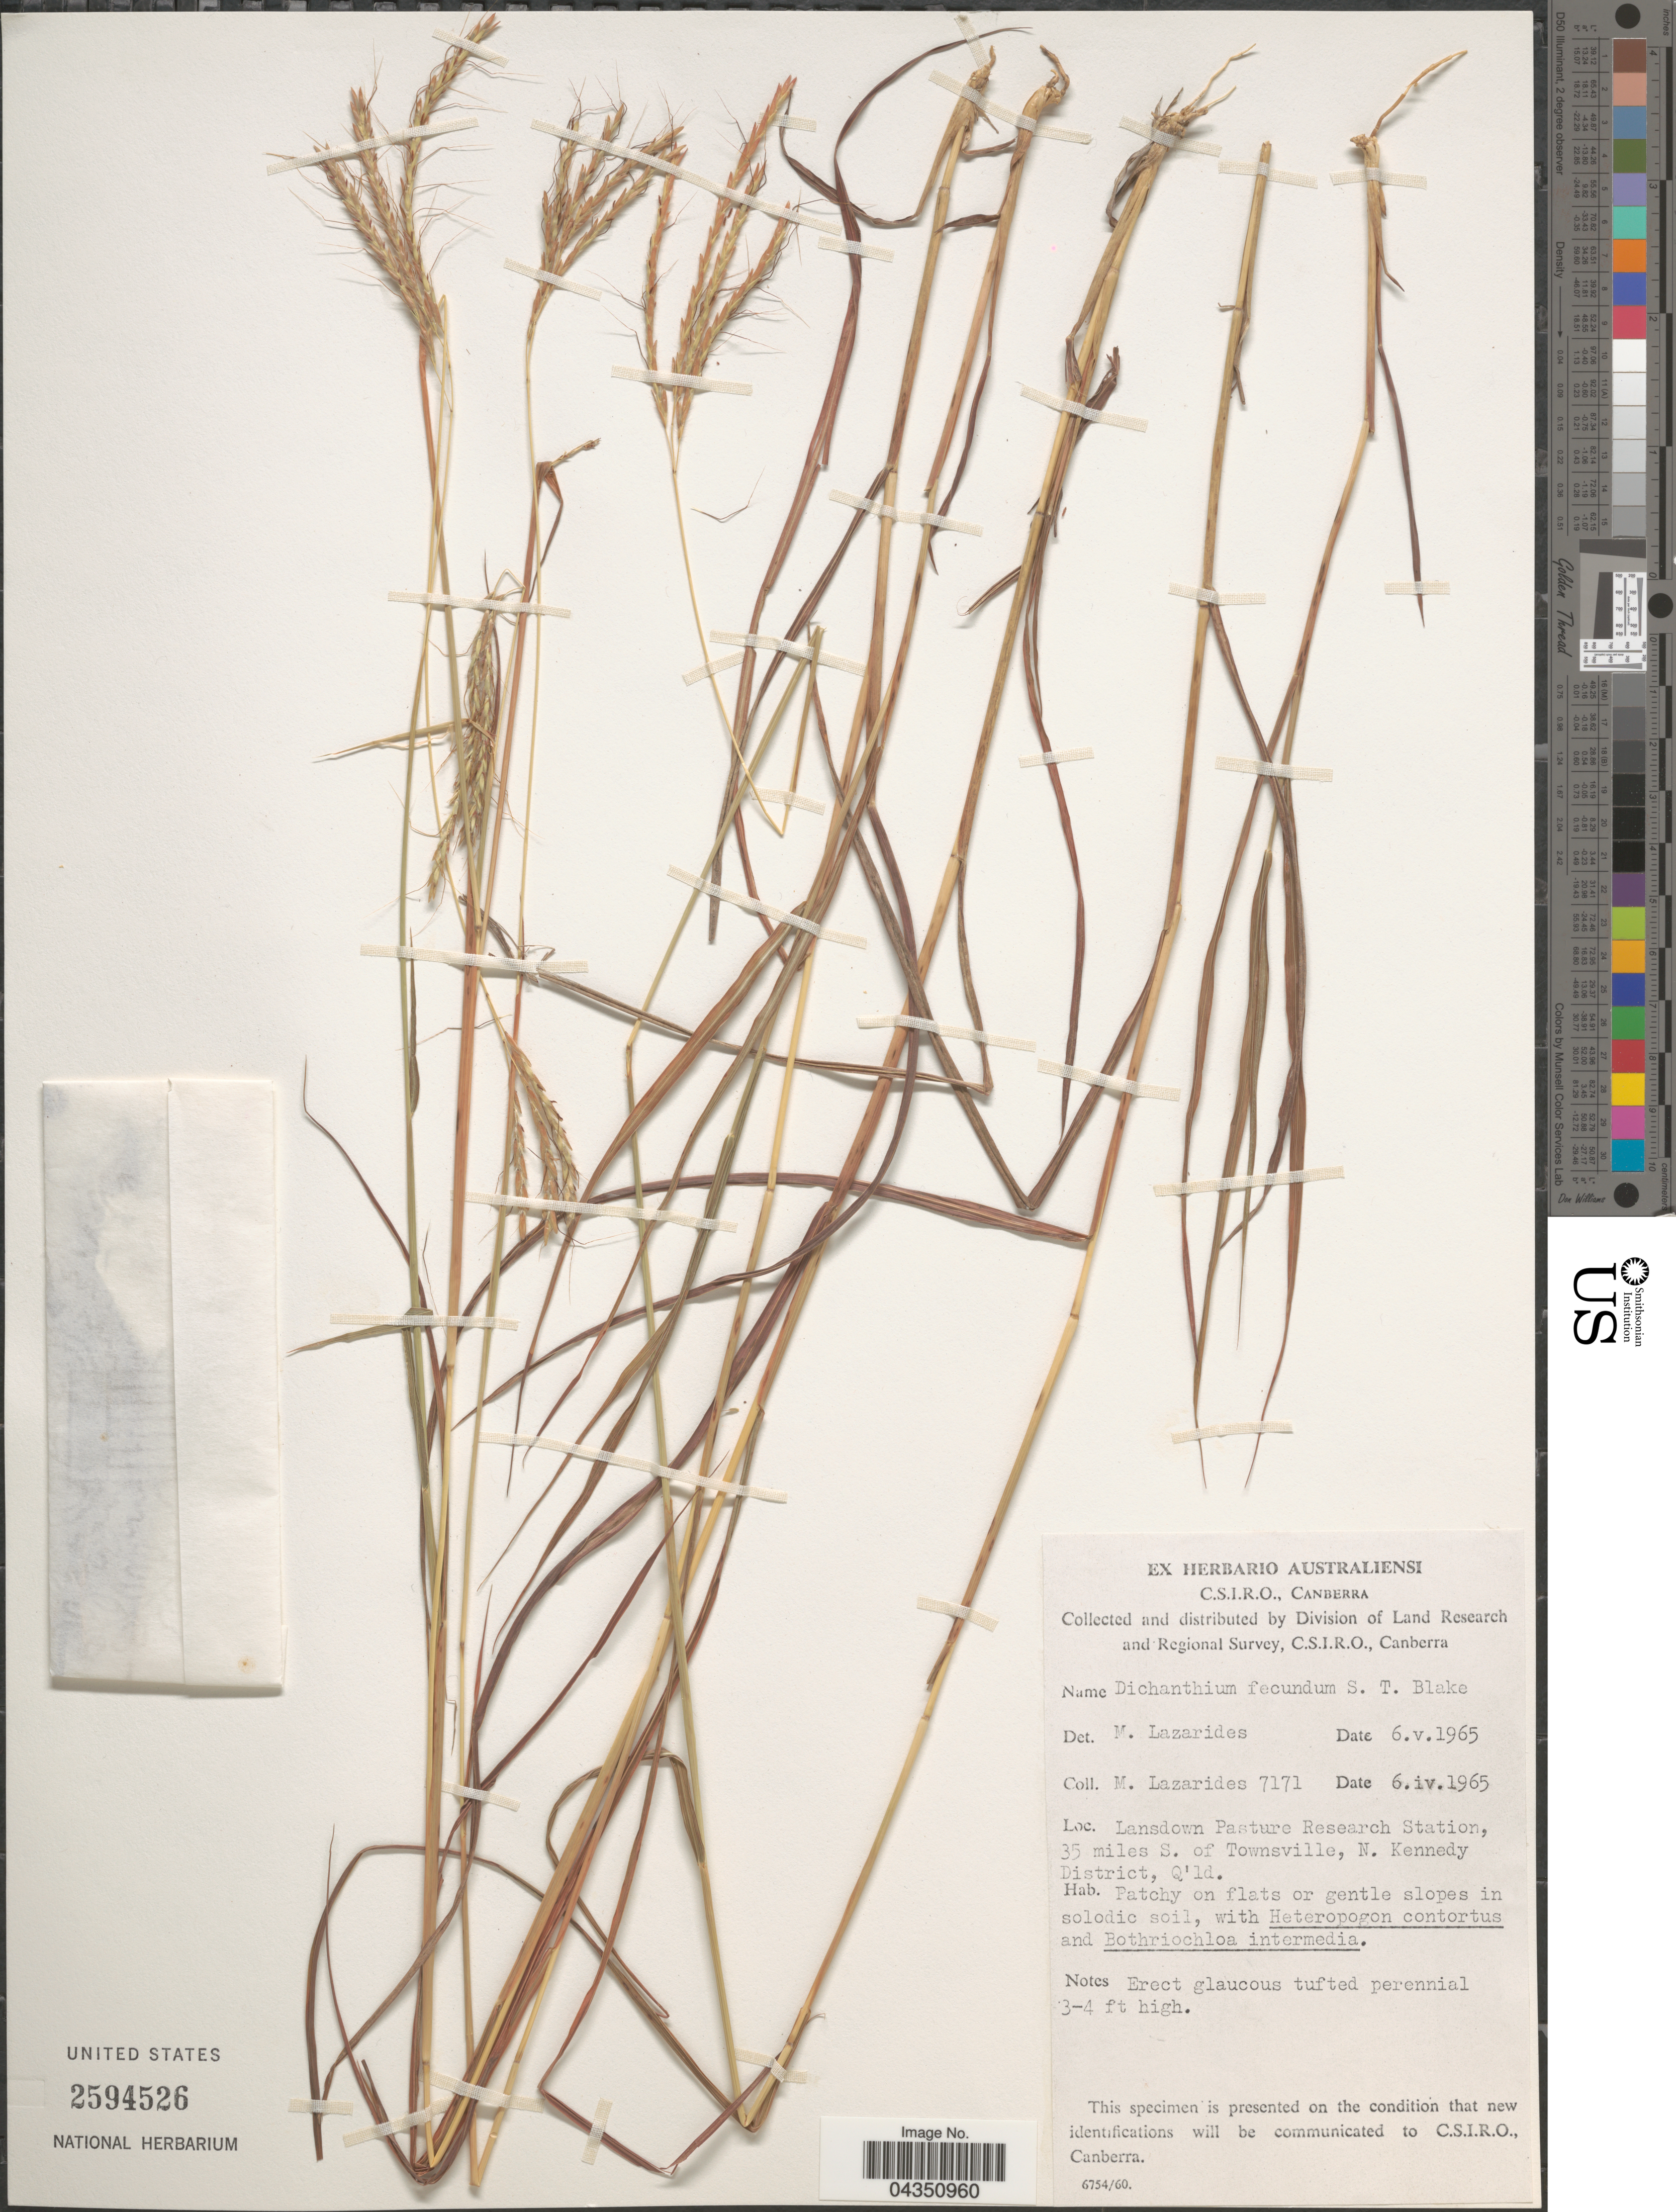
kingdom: Plantae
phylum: Tracheophyta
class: Liliopsida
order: Poales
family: Poaceae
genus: Dichanthium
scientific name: Dichanthium fecundum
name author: S.T. Blake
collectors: M. Lazarides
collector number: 7171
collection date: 1965-04-06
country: Australia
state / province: Queensland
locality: Division of Land Research and Regional Survey. Landsdown Pasture Research Station, 35 miles S. of Townsville, N. Kennedy District.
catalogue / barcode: US 2594526